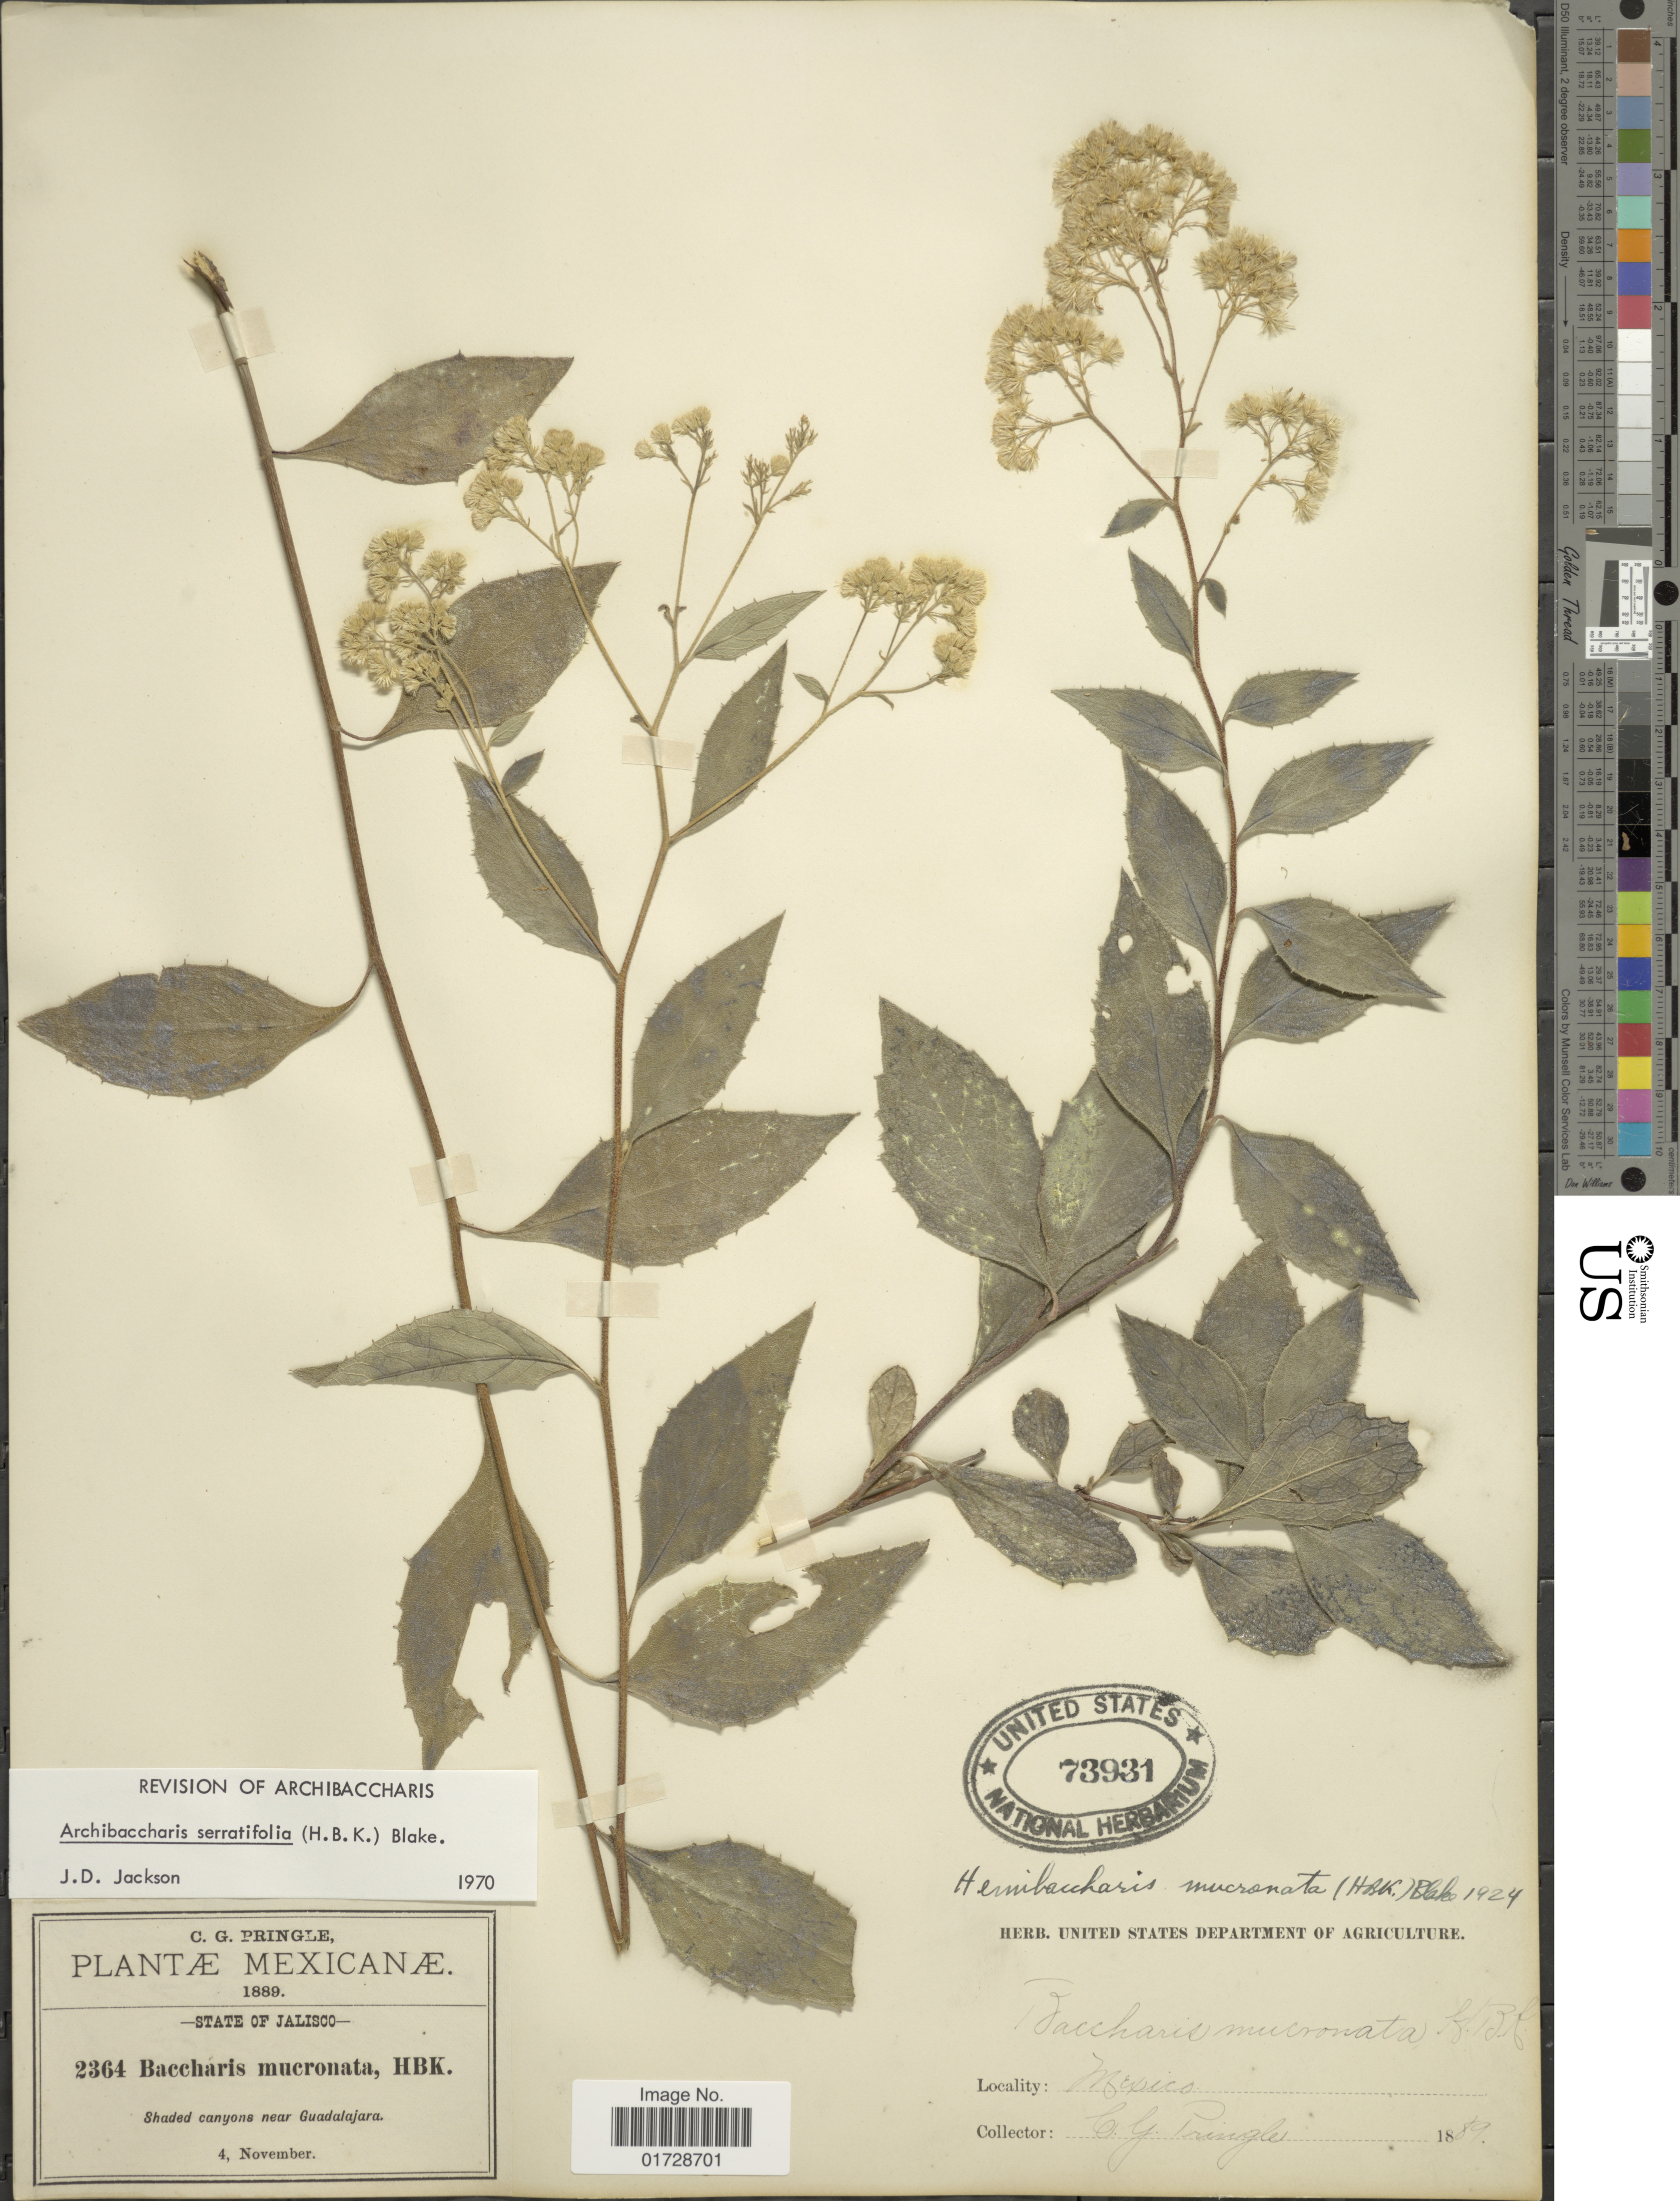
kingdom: Plantae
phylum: Tracheophyta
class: Magnoliopsida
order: Asterales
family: Asteraceae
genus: Archibaccharis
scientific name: Archibaccharis serratifolia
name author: (Kunth) S.F. Blake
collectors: C. G. Pringle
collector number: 2364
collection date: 1889-11-04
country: Mexico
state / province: Jalisco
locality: Canyons near Guadalajara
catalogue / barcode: US 73931